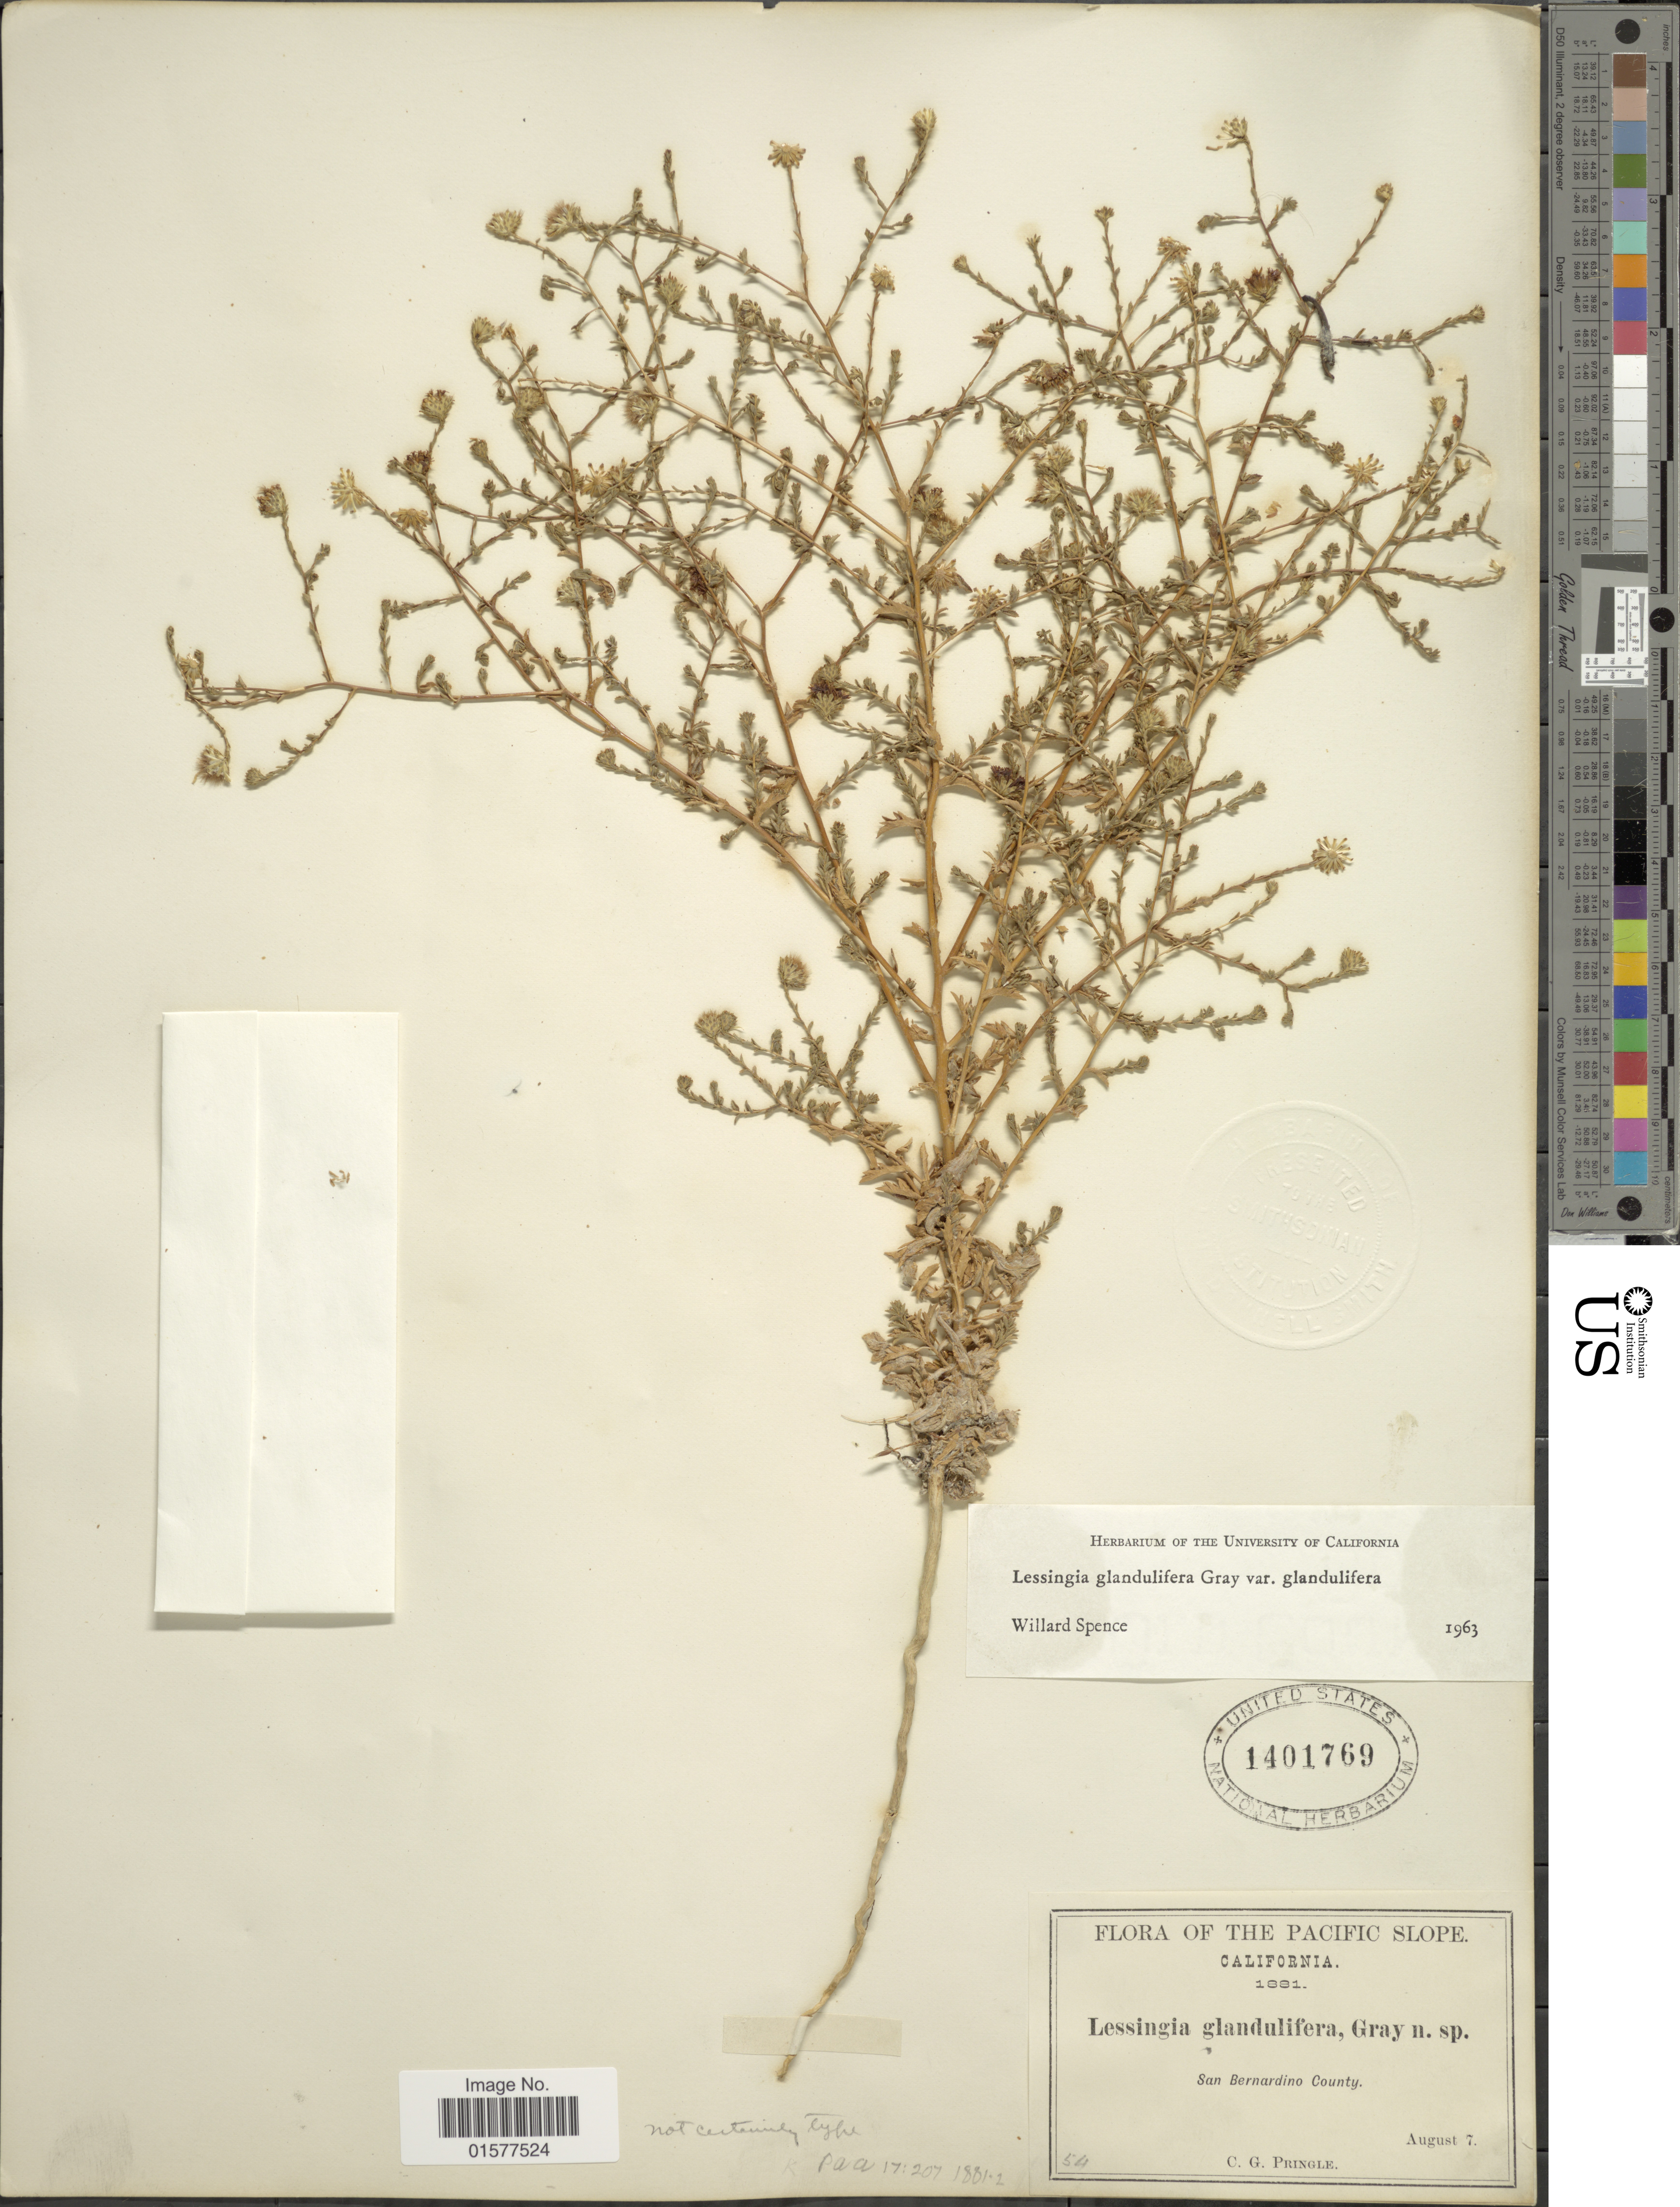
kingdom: Plantae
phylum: Tracheophyta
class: Magnoliopsida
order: Asterales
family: Asteraceae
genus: Lessingia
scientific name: Lessingia glandulifera var. glandulifera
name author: (A. Gray) J.T. Howell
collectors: C. G. Pringle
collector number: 54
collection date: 1881-08-07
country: United States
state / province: California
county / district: San Bernardino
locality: The Pacific Slope, San Bernardino County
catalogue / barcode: US 1401769